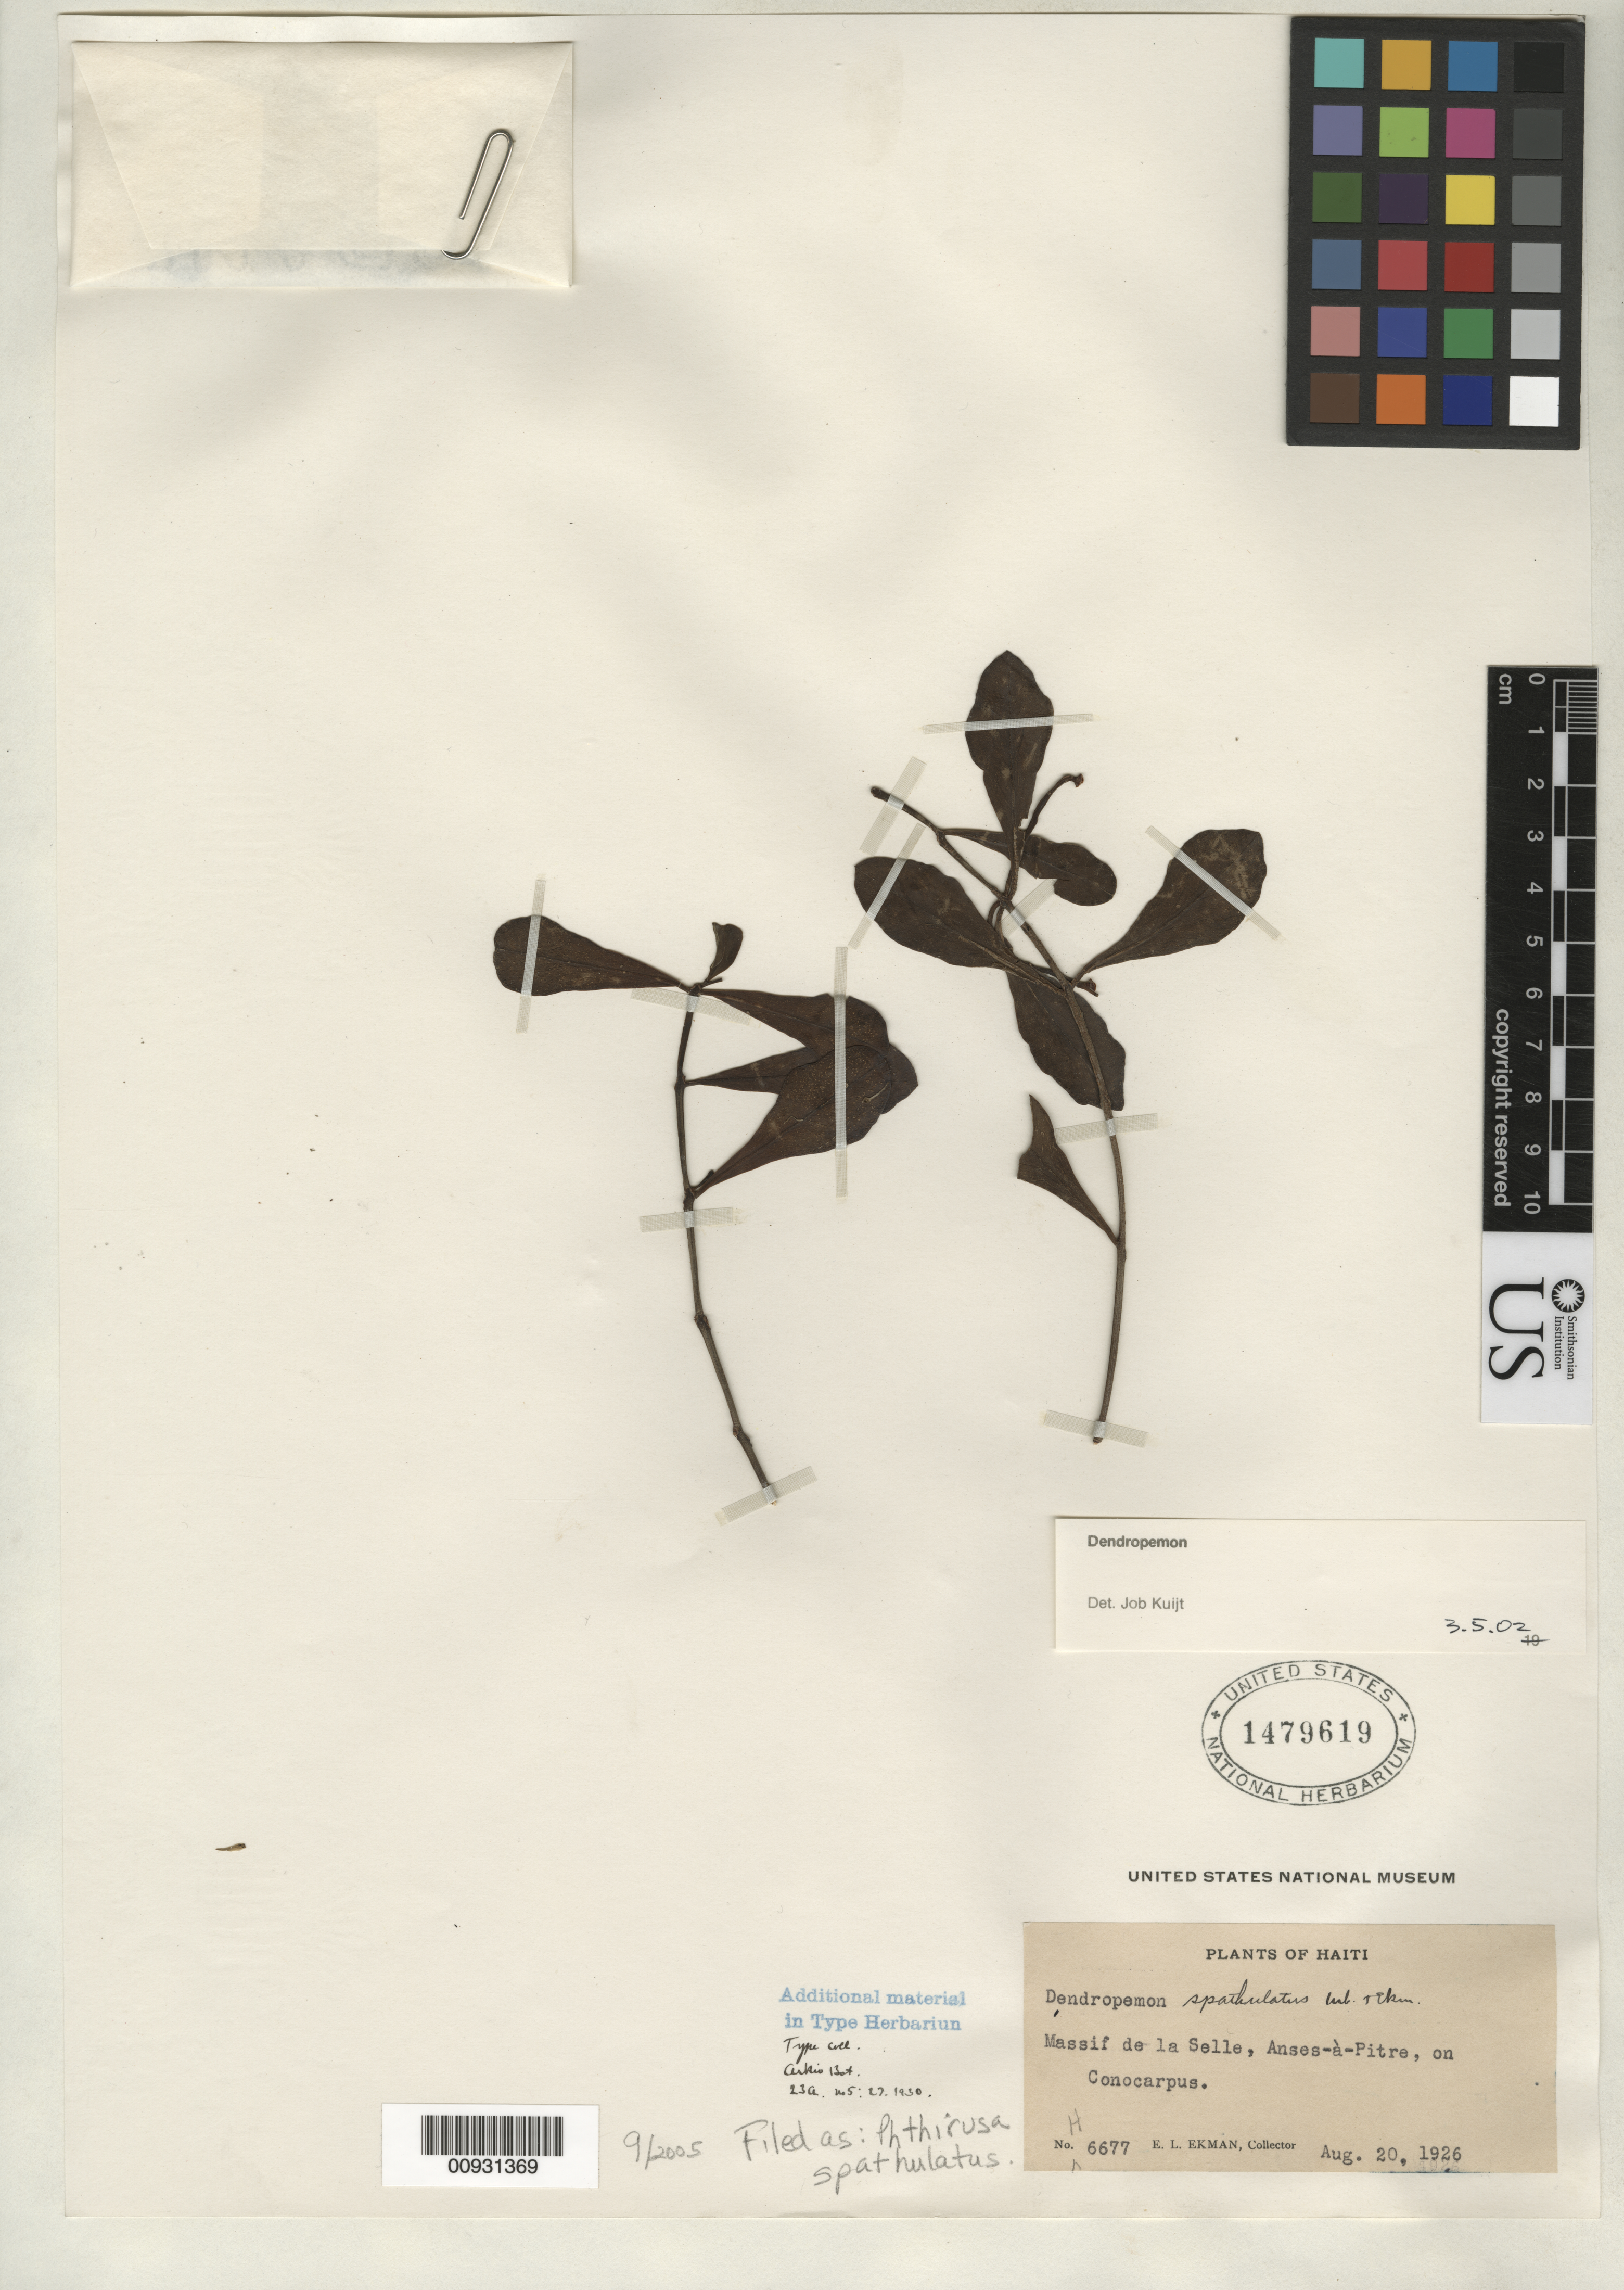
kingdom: Plantae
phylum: Tracheophyta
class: Magnoliopsida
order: Santalales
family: Loranthaceae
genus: Dendropemon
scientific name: Dendropemon spathulatus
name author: Urb. & Ekman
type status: Isotype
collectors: E. L. Ekman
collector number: H 6677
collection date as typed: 20 Aug 1926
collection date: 1926-08-20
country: Haiti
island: Hispaniola Island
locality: Massif de la Selle, Anses-à-Pitre.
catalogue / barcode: US 1479619